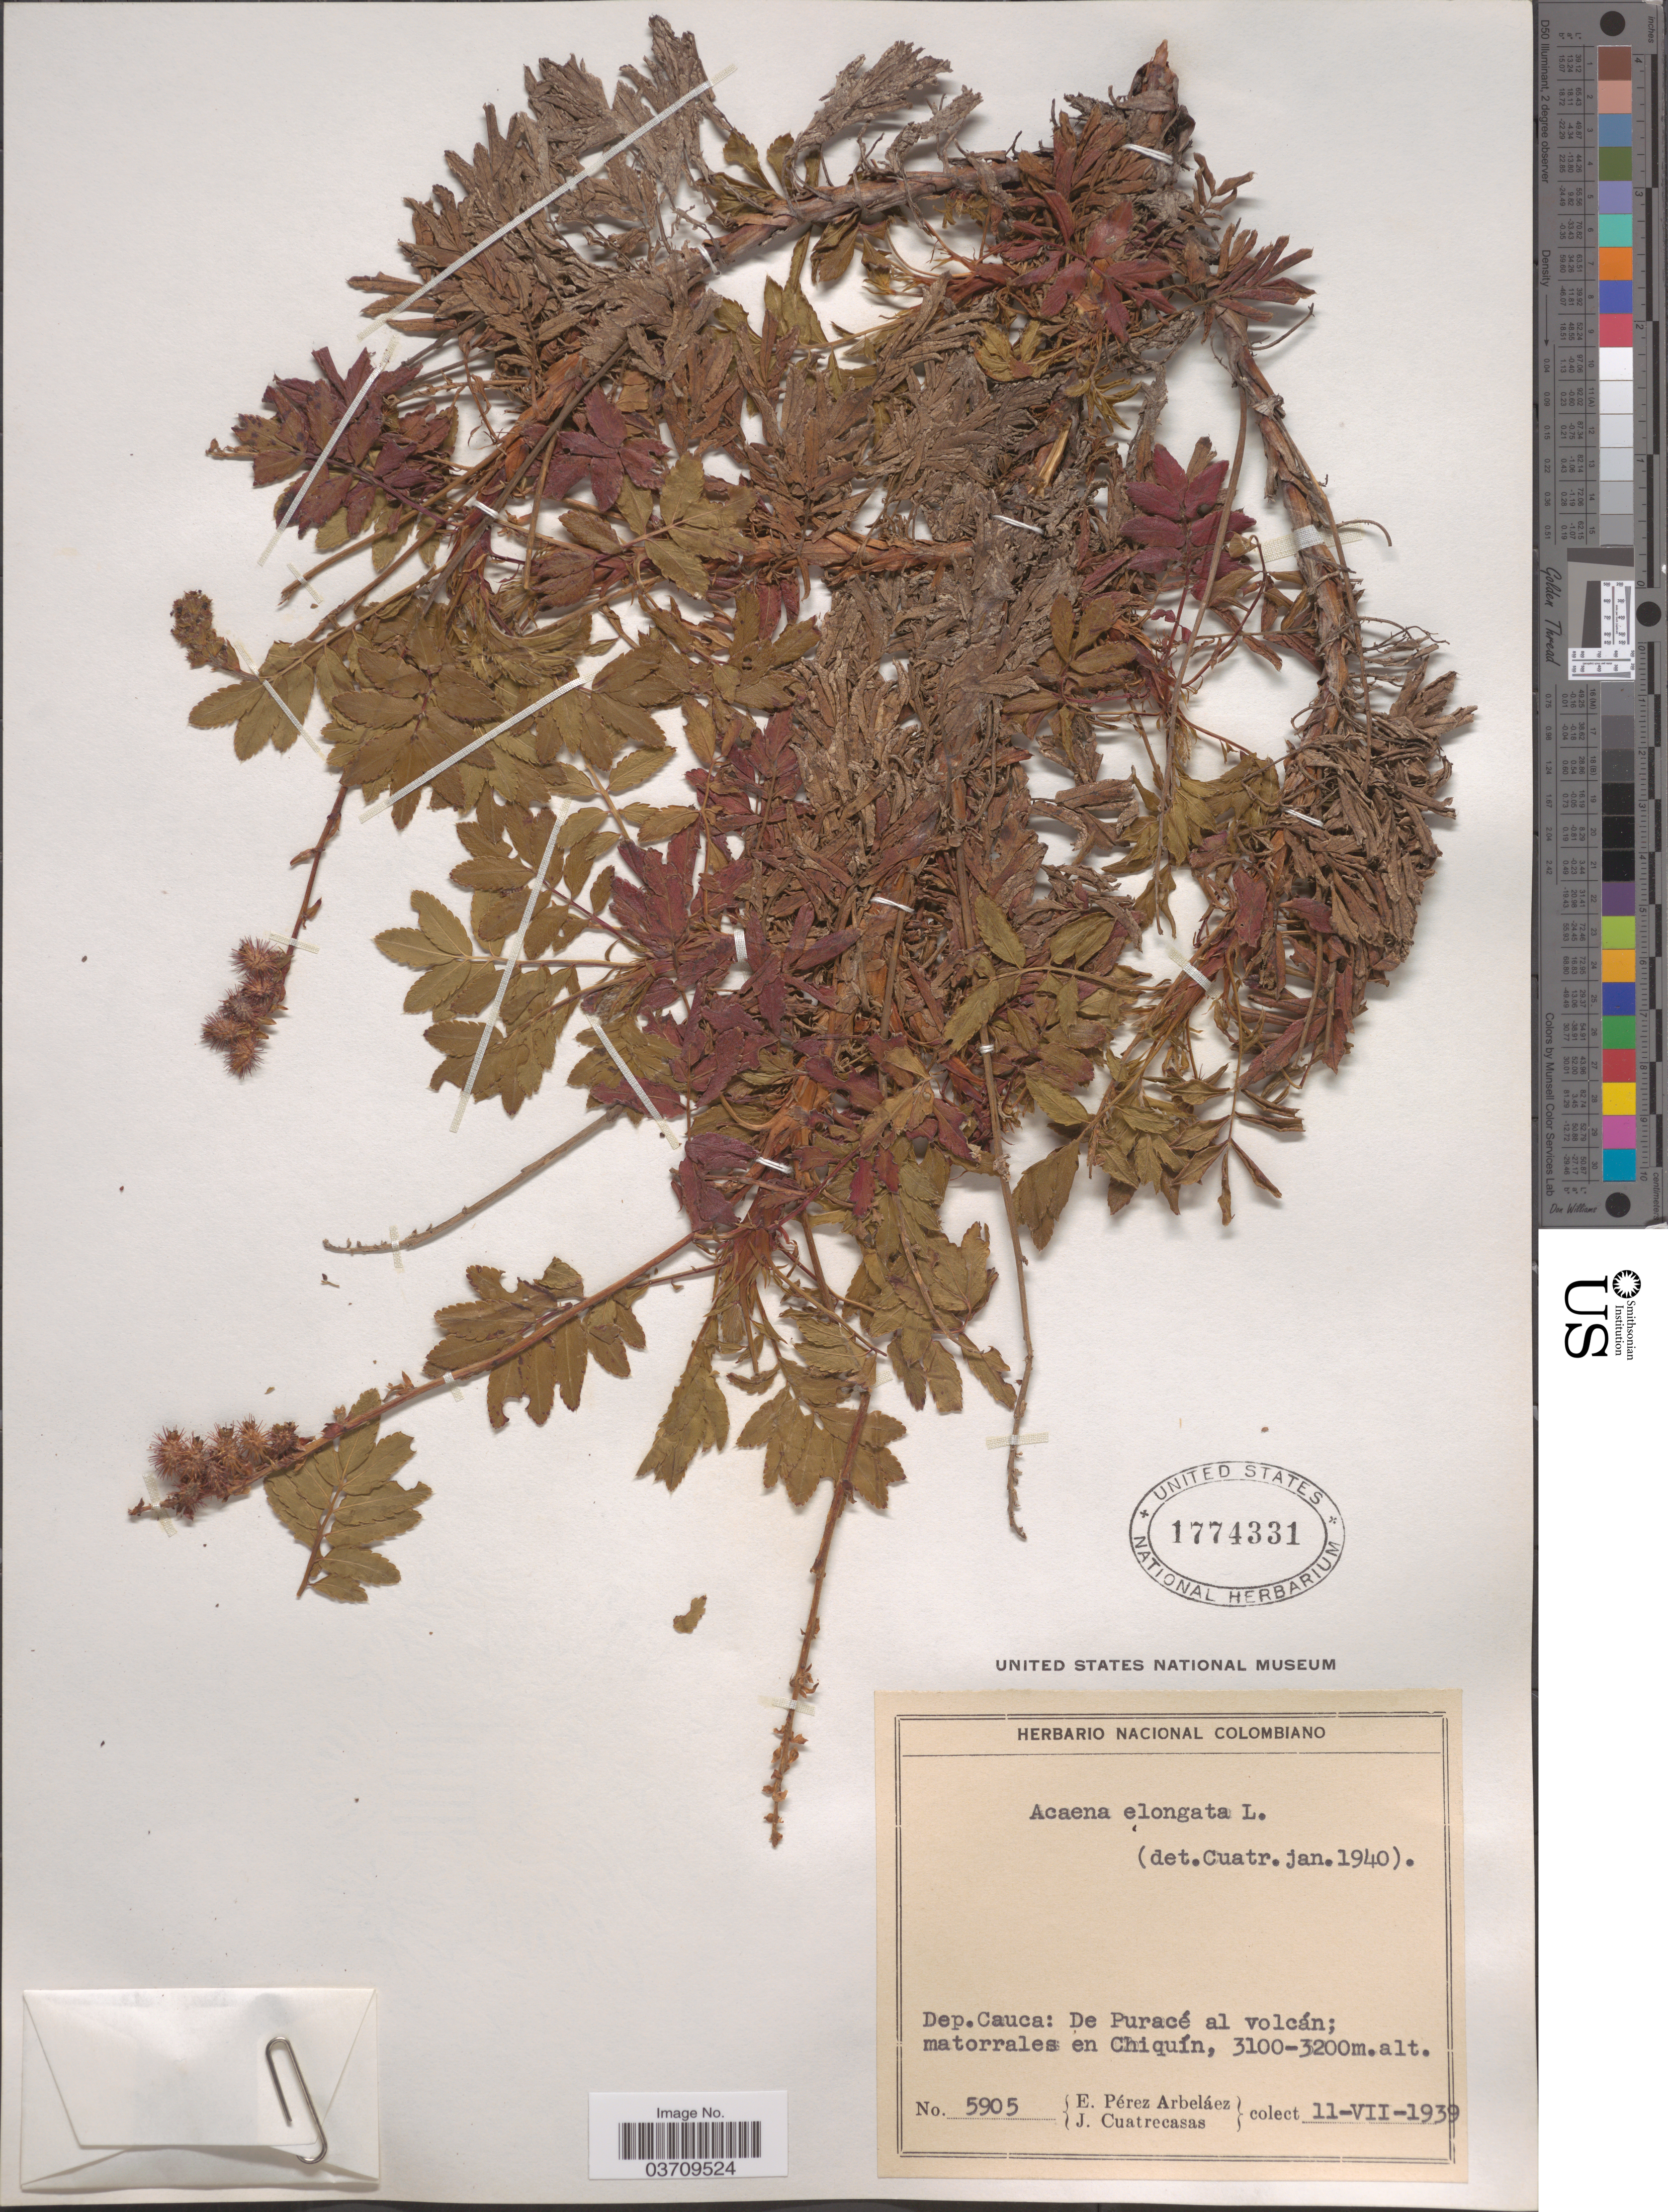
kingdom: Plantae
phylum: Tracheophyta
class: Magnoliopsida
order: Rosales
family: Rosaceae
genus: Acaena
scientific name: Acaena elongata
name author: L.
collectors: E. Pérez Arbeláez & J. Cuatrecasas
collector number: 5905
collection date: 1939-07-11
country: Colombia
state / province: Cauca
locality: Dep. Cauca: De Puracé al volcán; matorrales en Chiquín.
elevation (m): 3100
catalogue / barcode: US 1774331